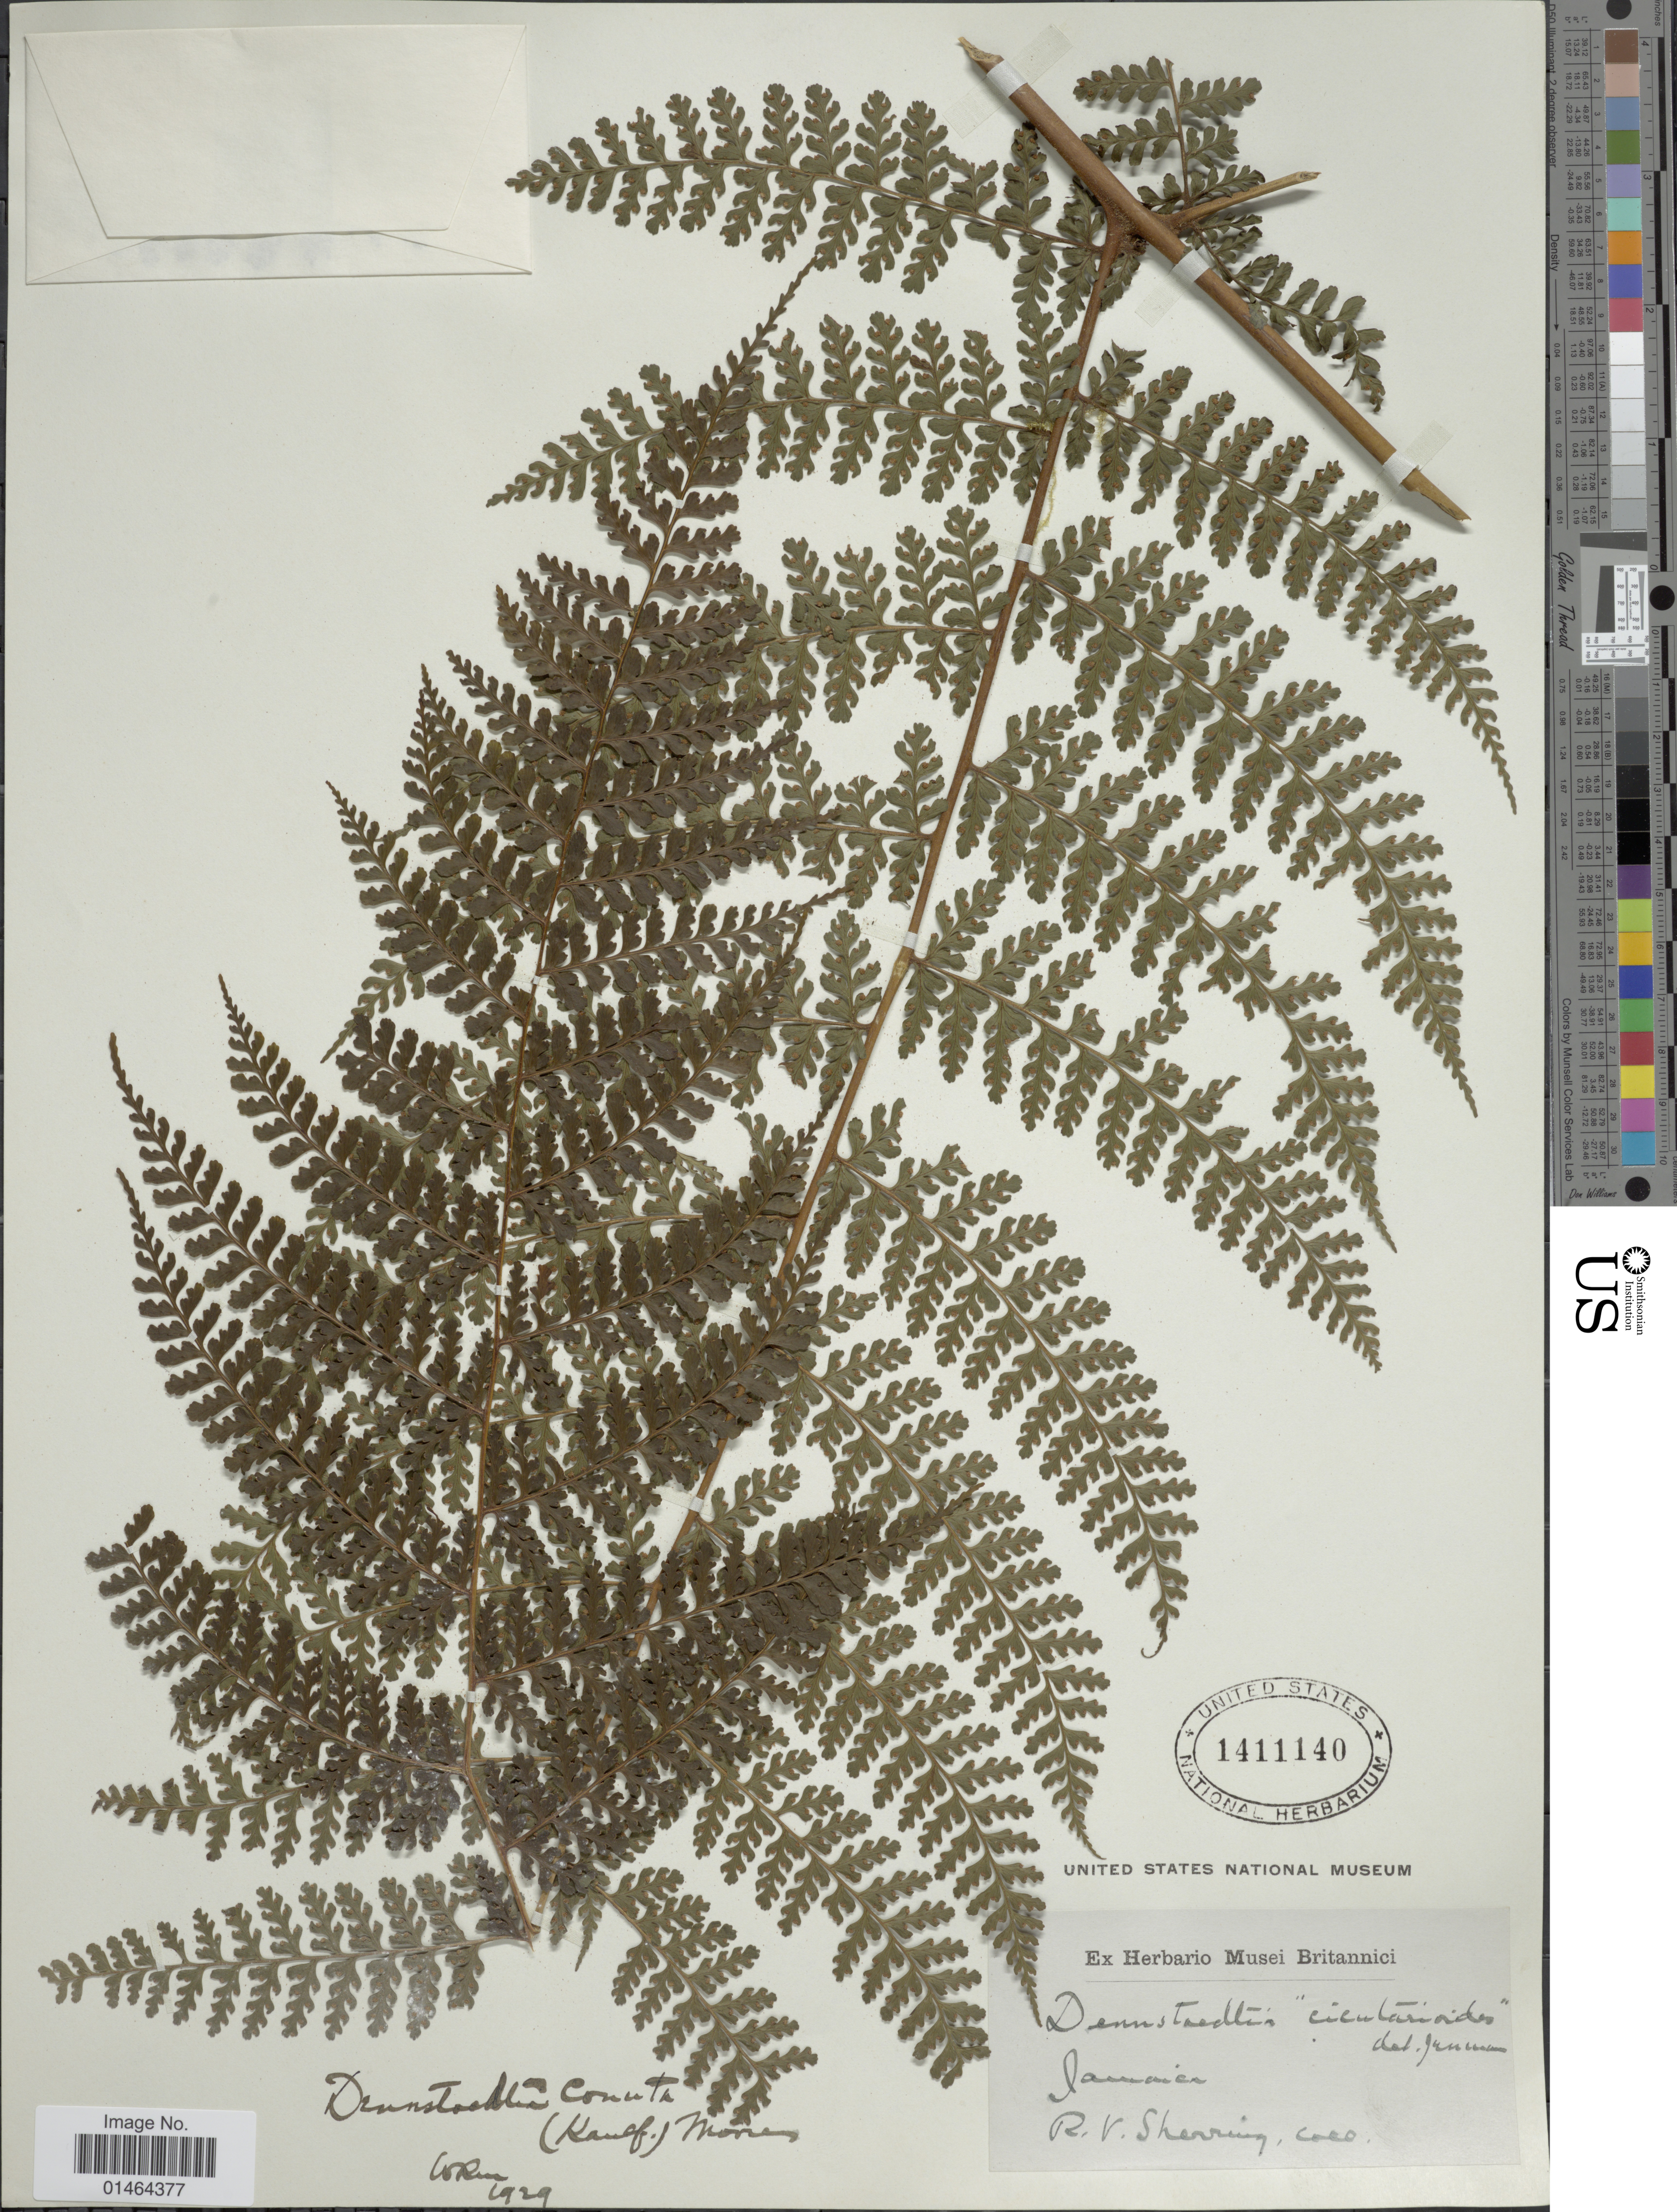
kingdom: Plantae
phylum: Tracheophyta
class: Polypodiopsida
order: Polypodiales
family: Dennstaedtiaceae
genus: Dennstaedtia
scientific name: Dennstaedtia cornuta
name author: (Kaulf.) Mett.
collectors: R. Sherring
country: Jamaica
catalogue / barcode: US 1411140